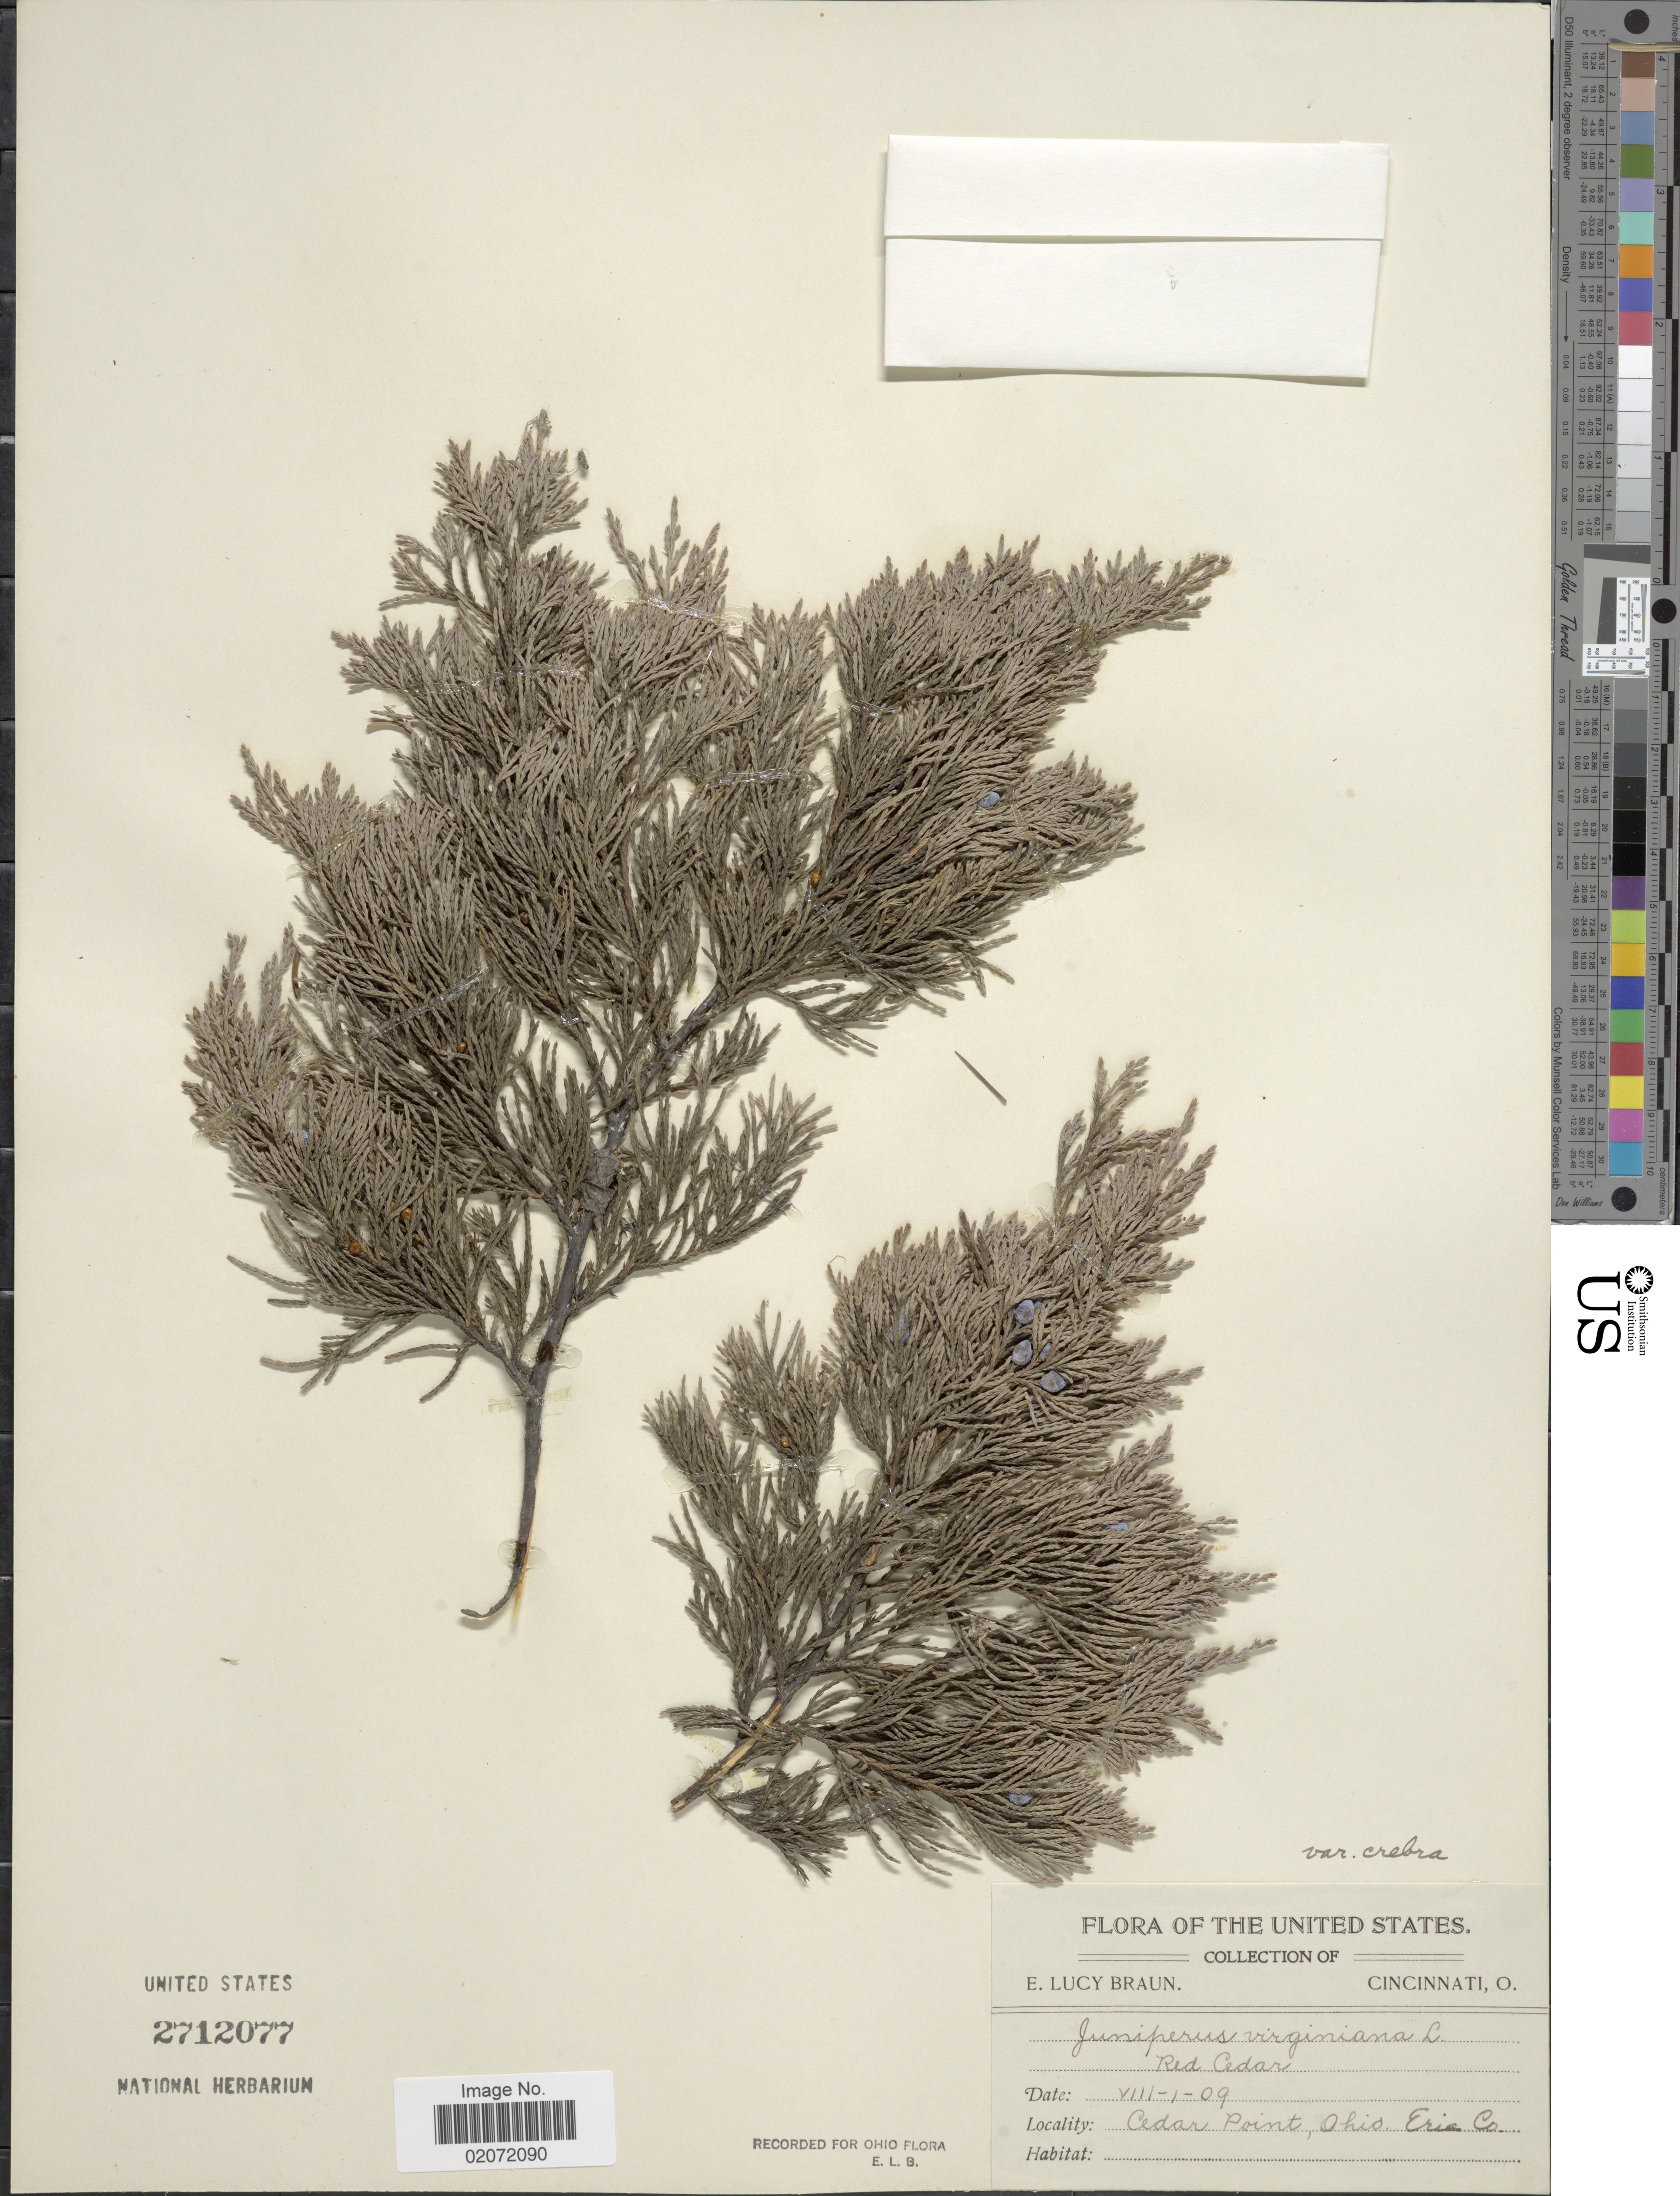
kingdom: Plantae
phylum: Tracheophyta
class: Pinopsida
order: Pinales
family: Cupressaceae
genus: Juniperus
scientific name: Juniperus virginiana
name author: L.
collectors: E. L. Braun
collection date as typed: Transcribed d/m/y: 1/8/9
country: United States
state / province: Ohio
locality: Cedar Park, Ohio Erie Co.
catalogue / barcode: US 2712077